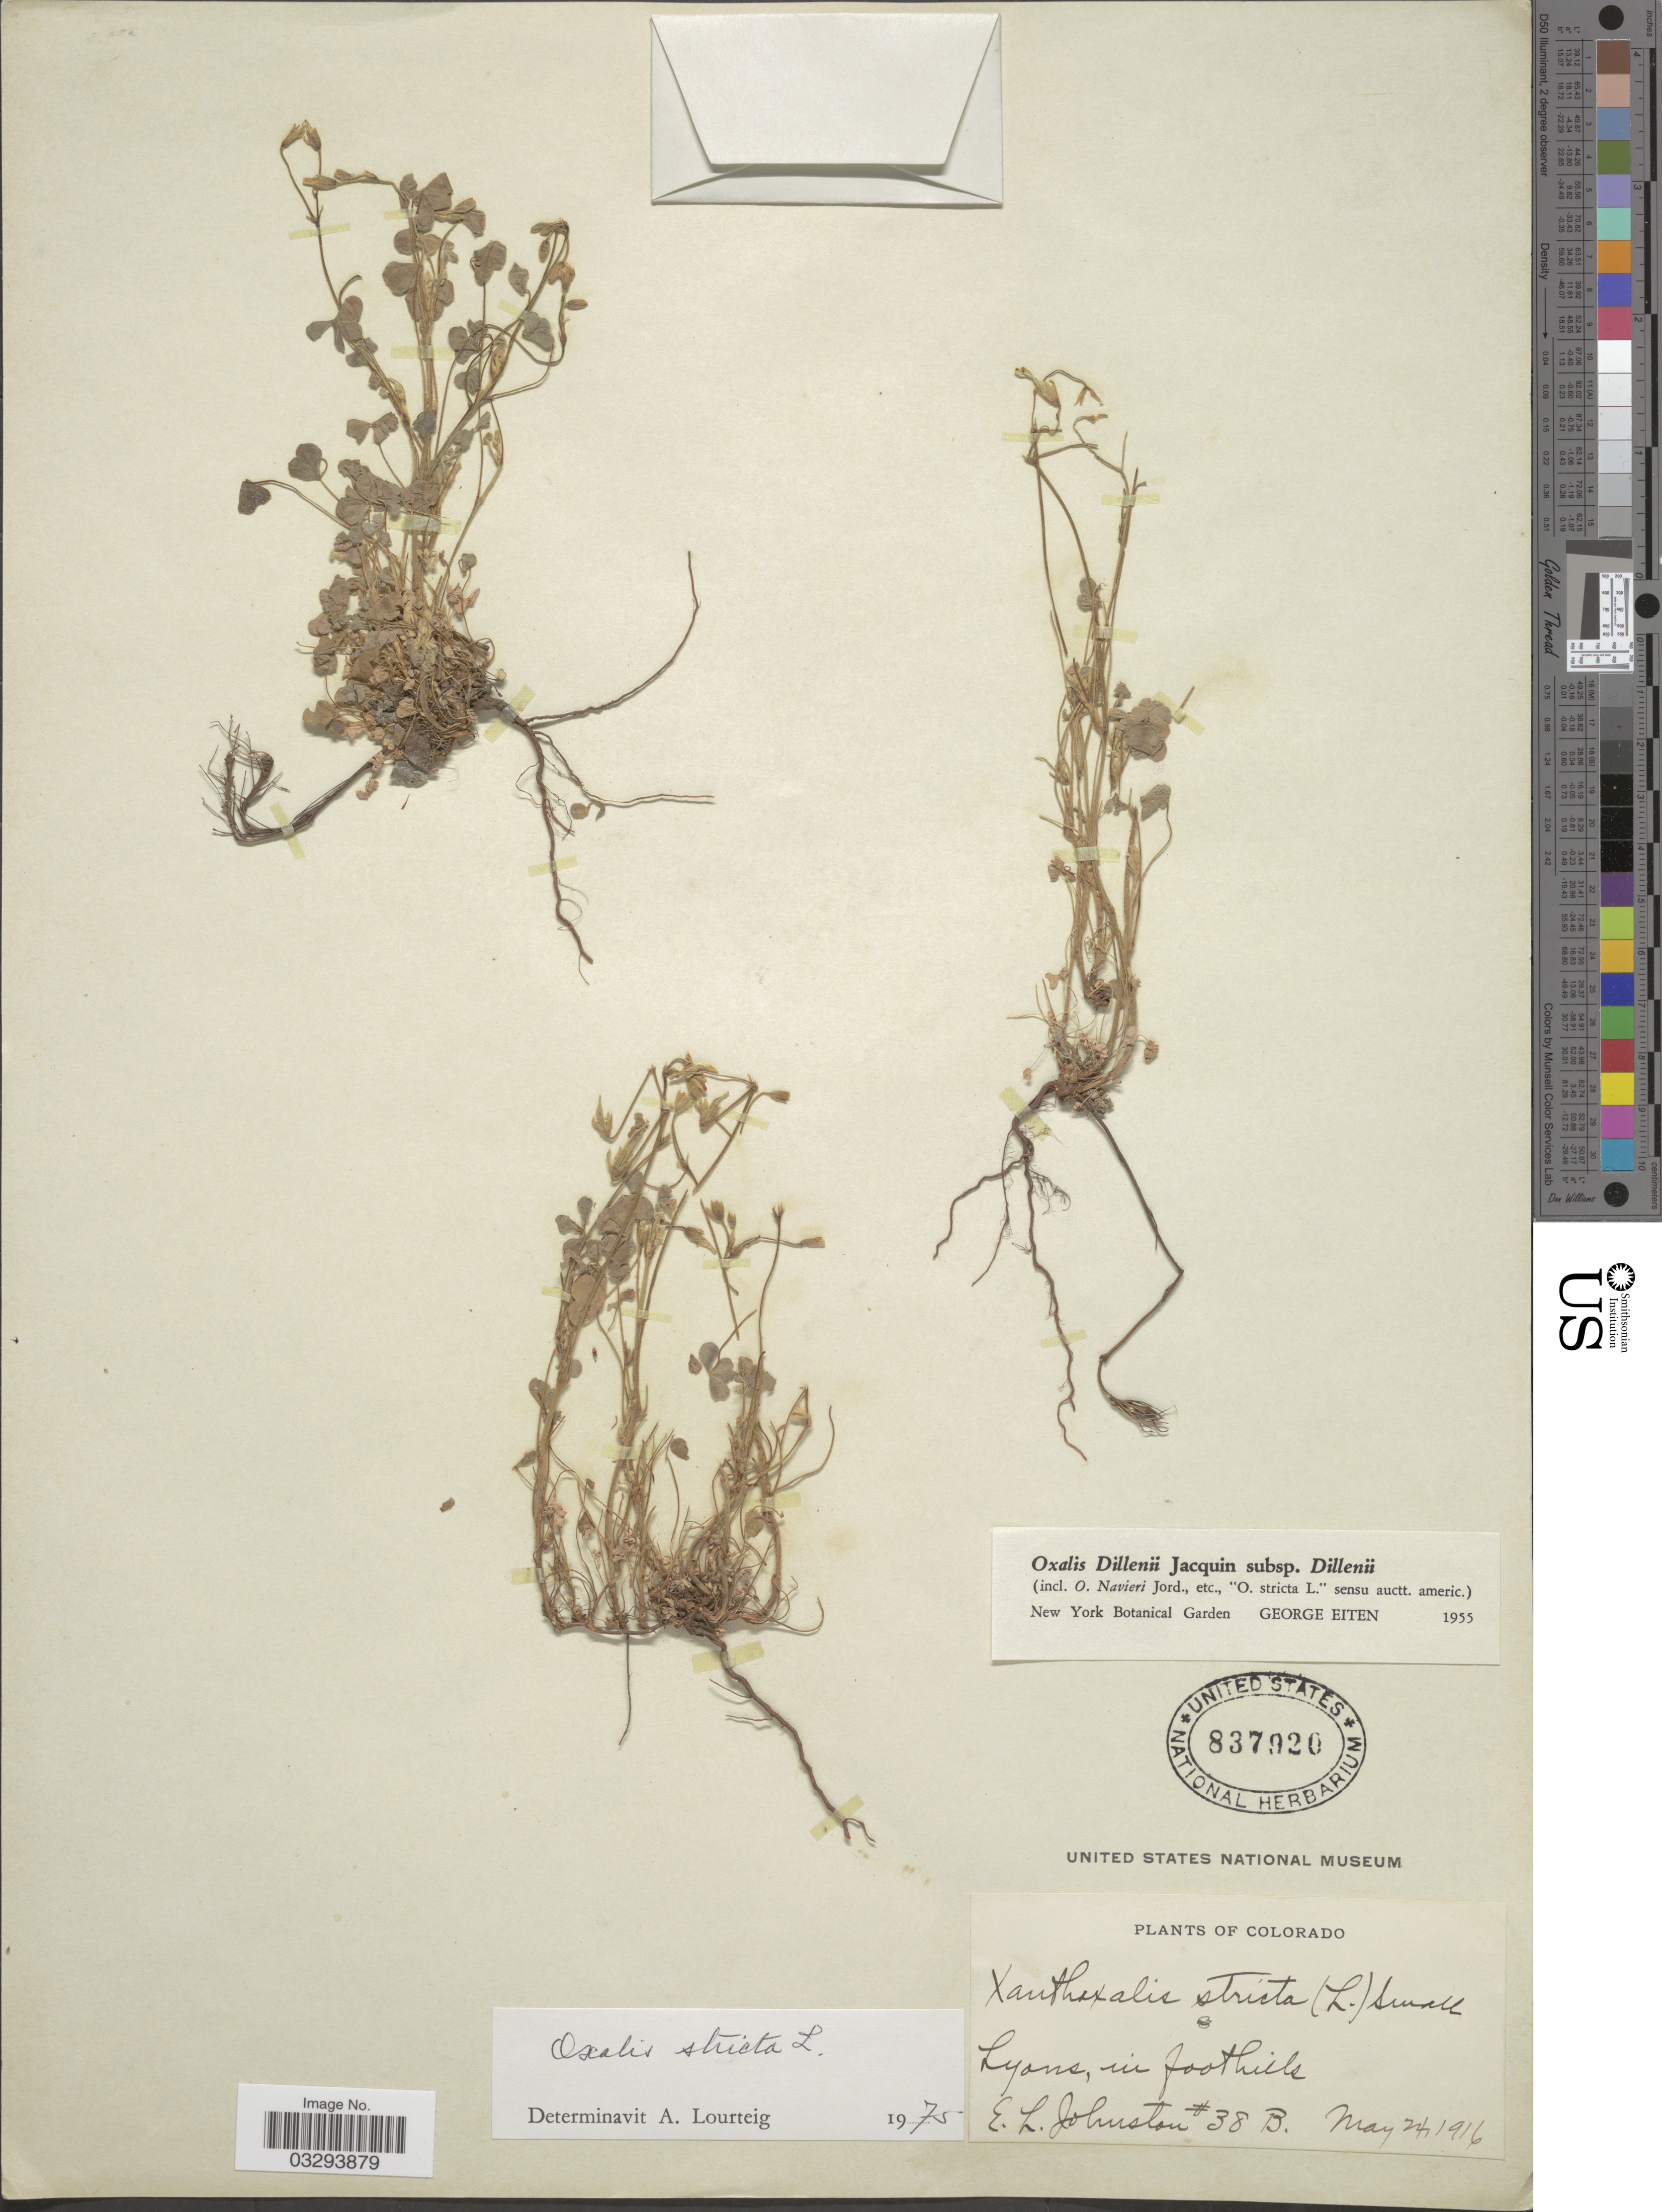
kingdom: Plantae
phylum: Tracheophyta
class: Magnoliopsida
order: Oxalidales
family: Oxalidaceae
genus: Oxalis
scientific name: Oxalis stricta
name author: L.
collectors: E. L. Johnston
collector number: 38B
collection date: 1916-05-24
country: United States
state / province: Colorado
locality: Lyons, in foothills.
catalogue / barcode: US 837920